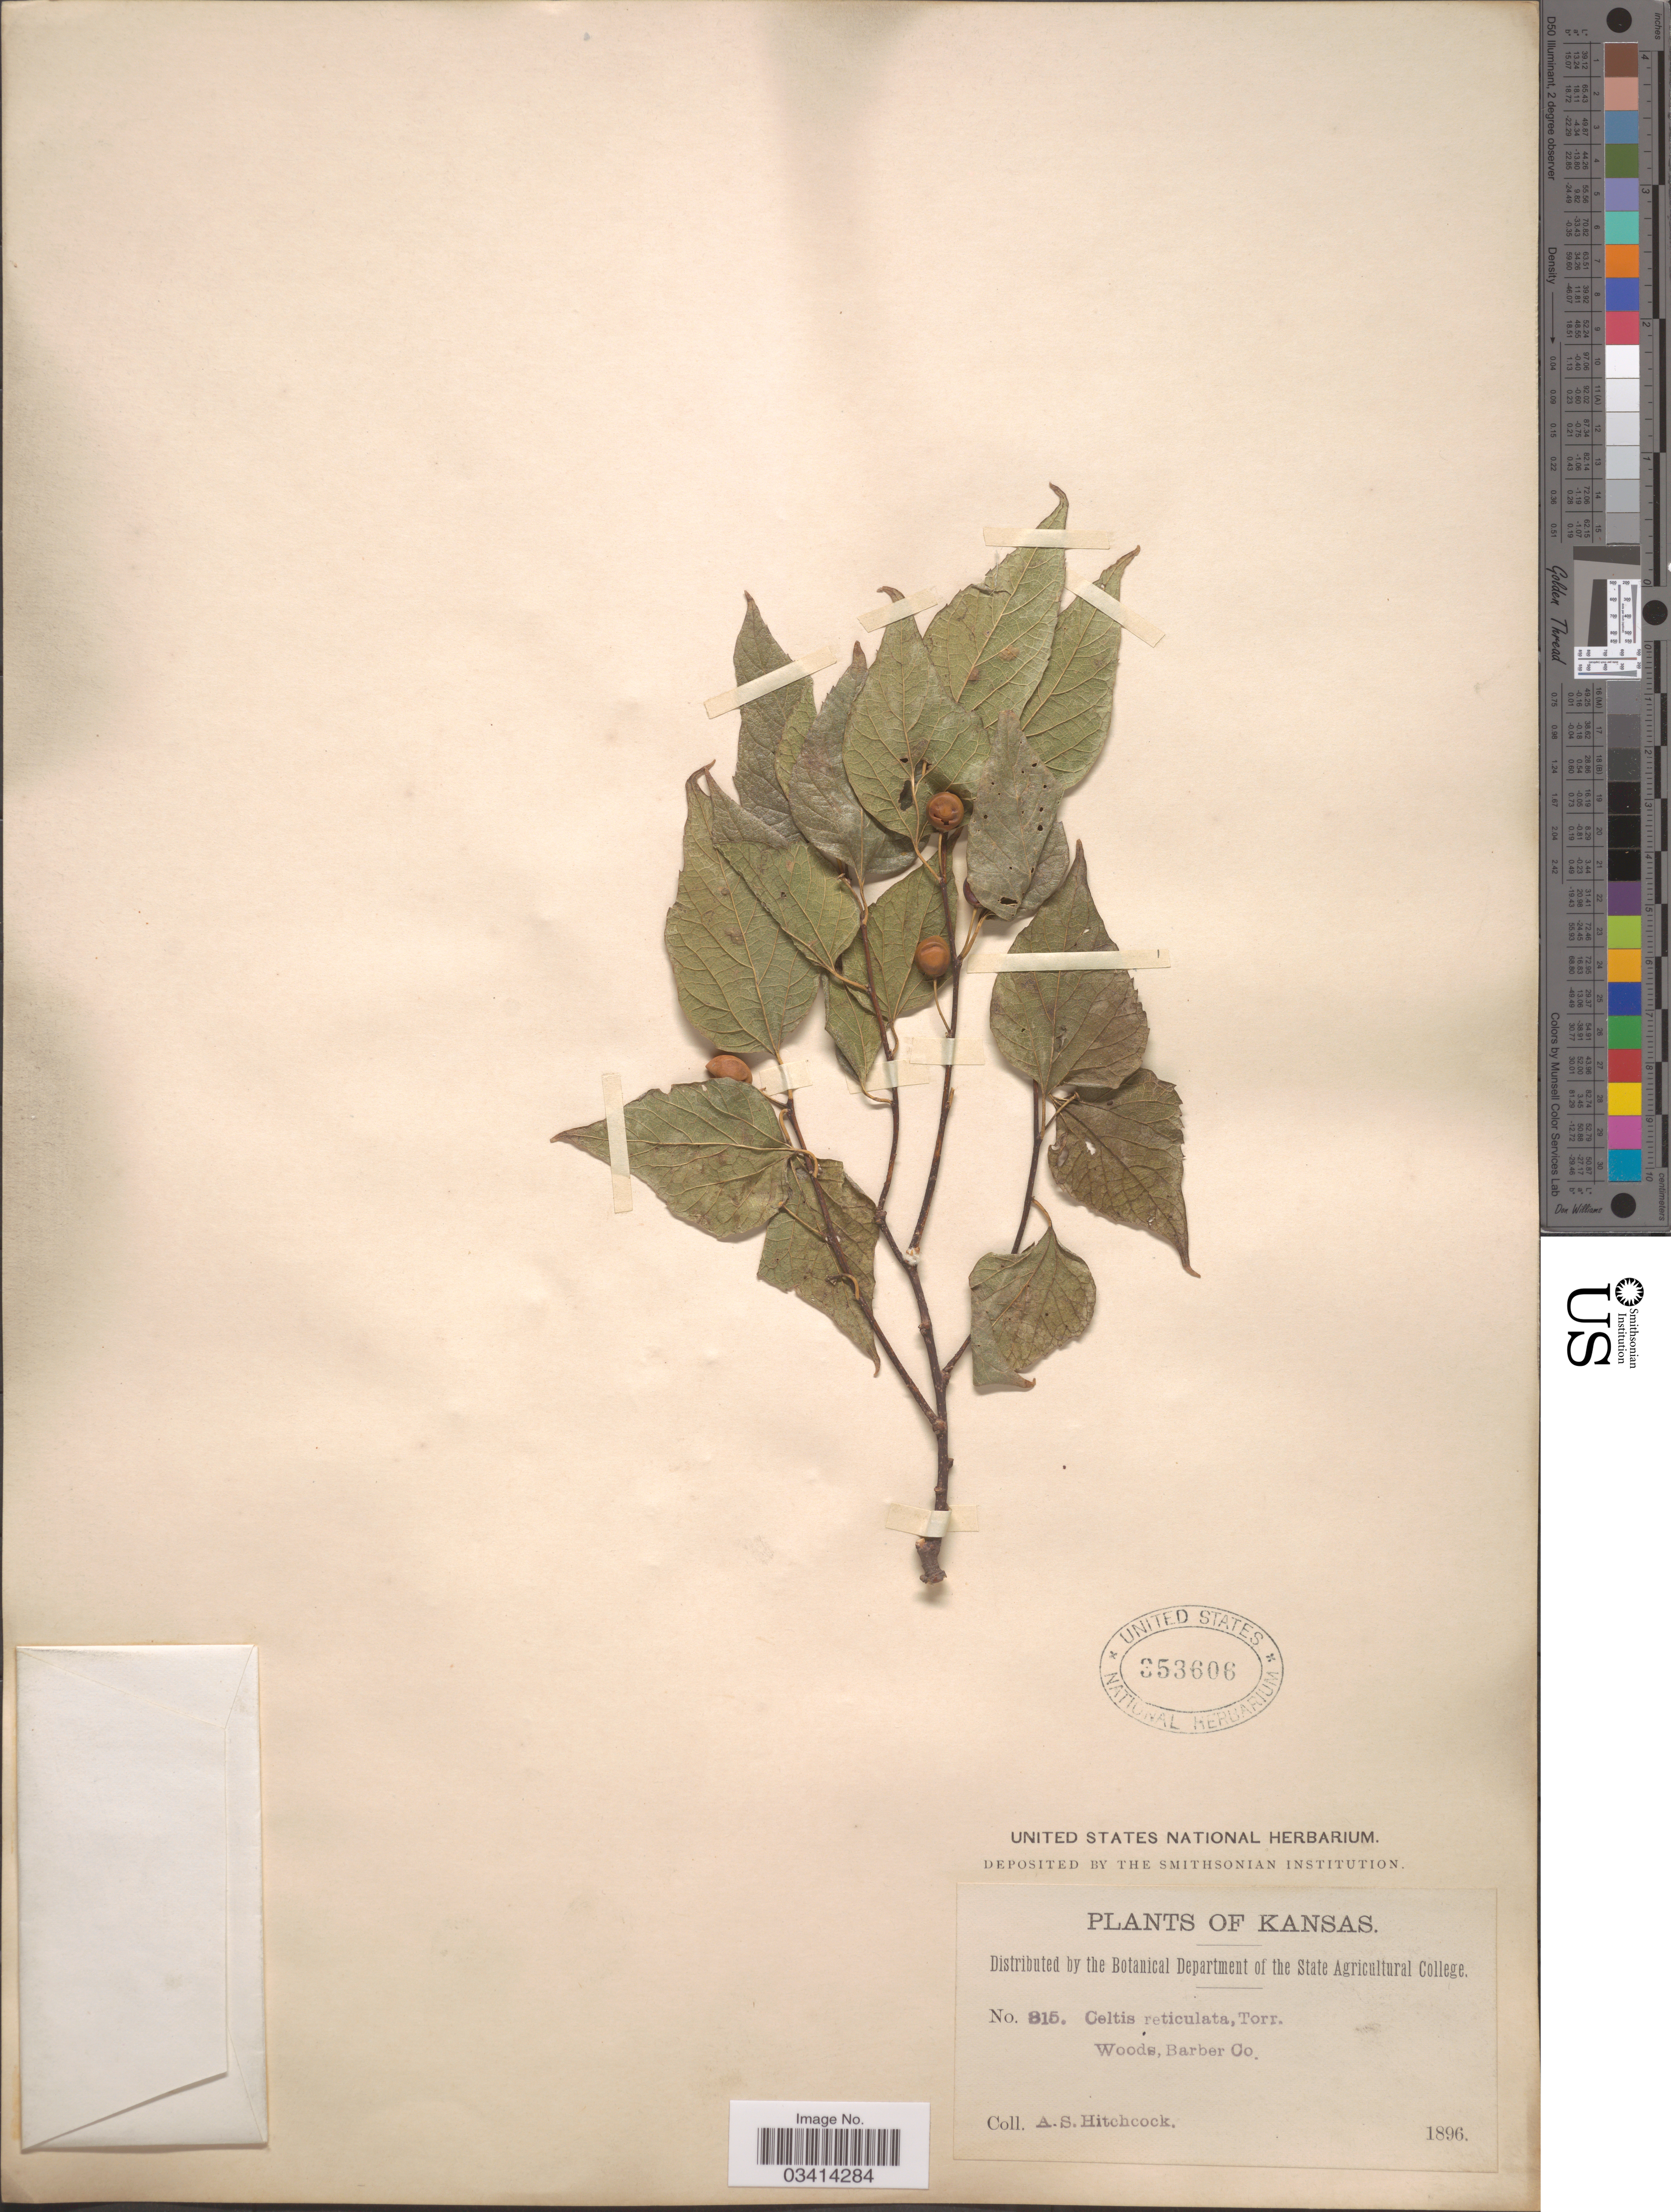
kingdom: Plantae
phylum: Tracheophyta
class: Magnoliopsida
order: Rosales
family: Cannabaceae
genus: Celtis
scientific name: Celtis reticulata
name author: Torr.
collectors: A. S. Hitchcock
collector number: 815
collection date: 1896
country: United States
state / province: Kansas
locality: Barber Co.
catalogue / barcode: US 353606